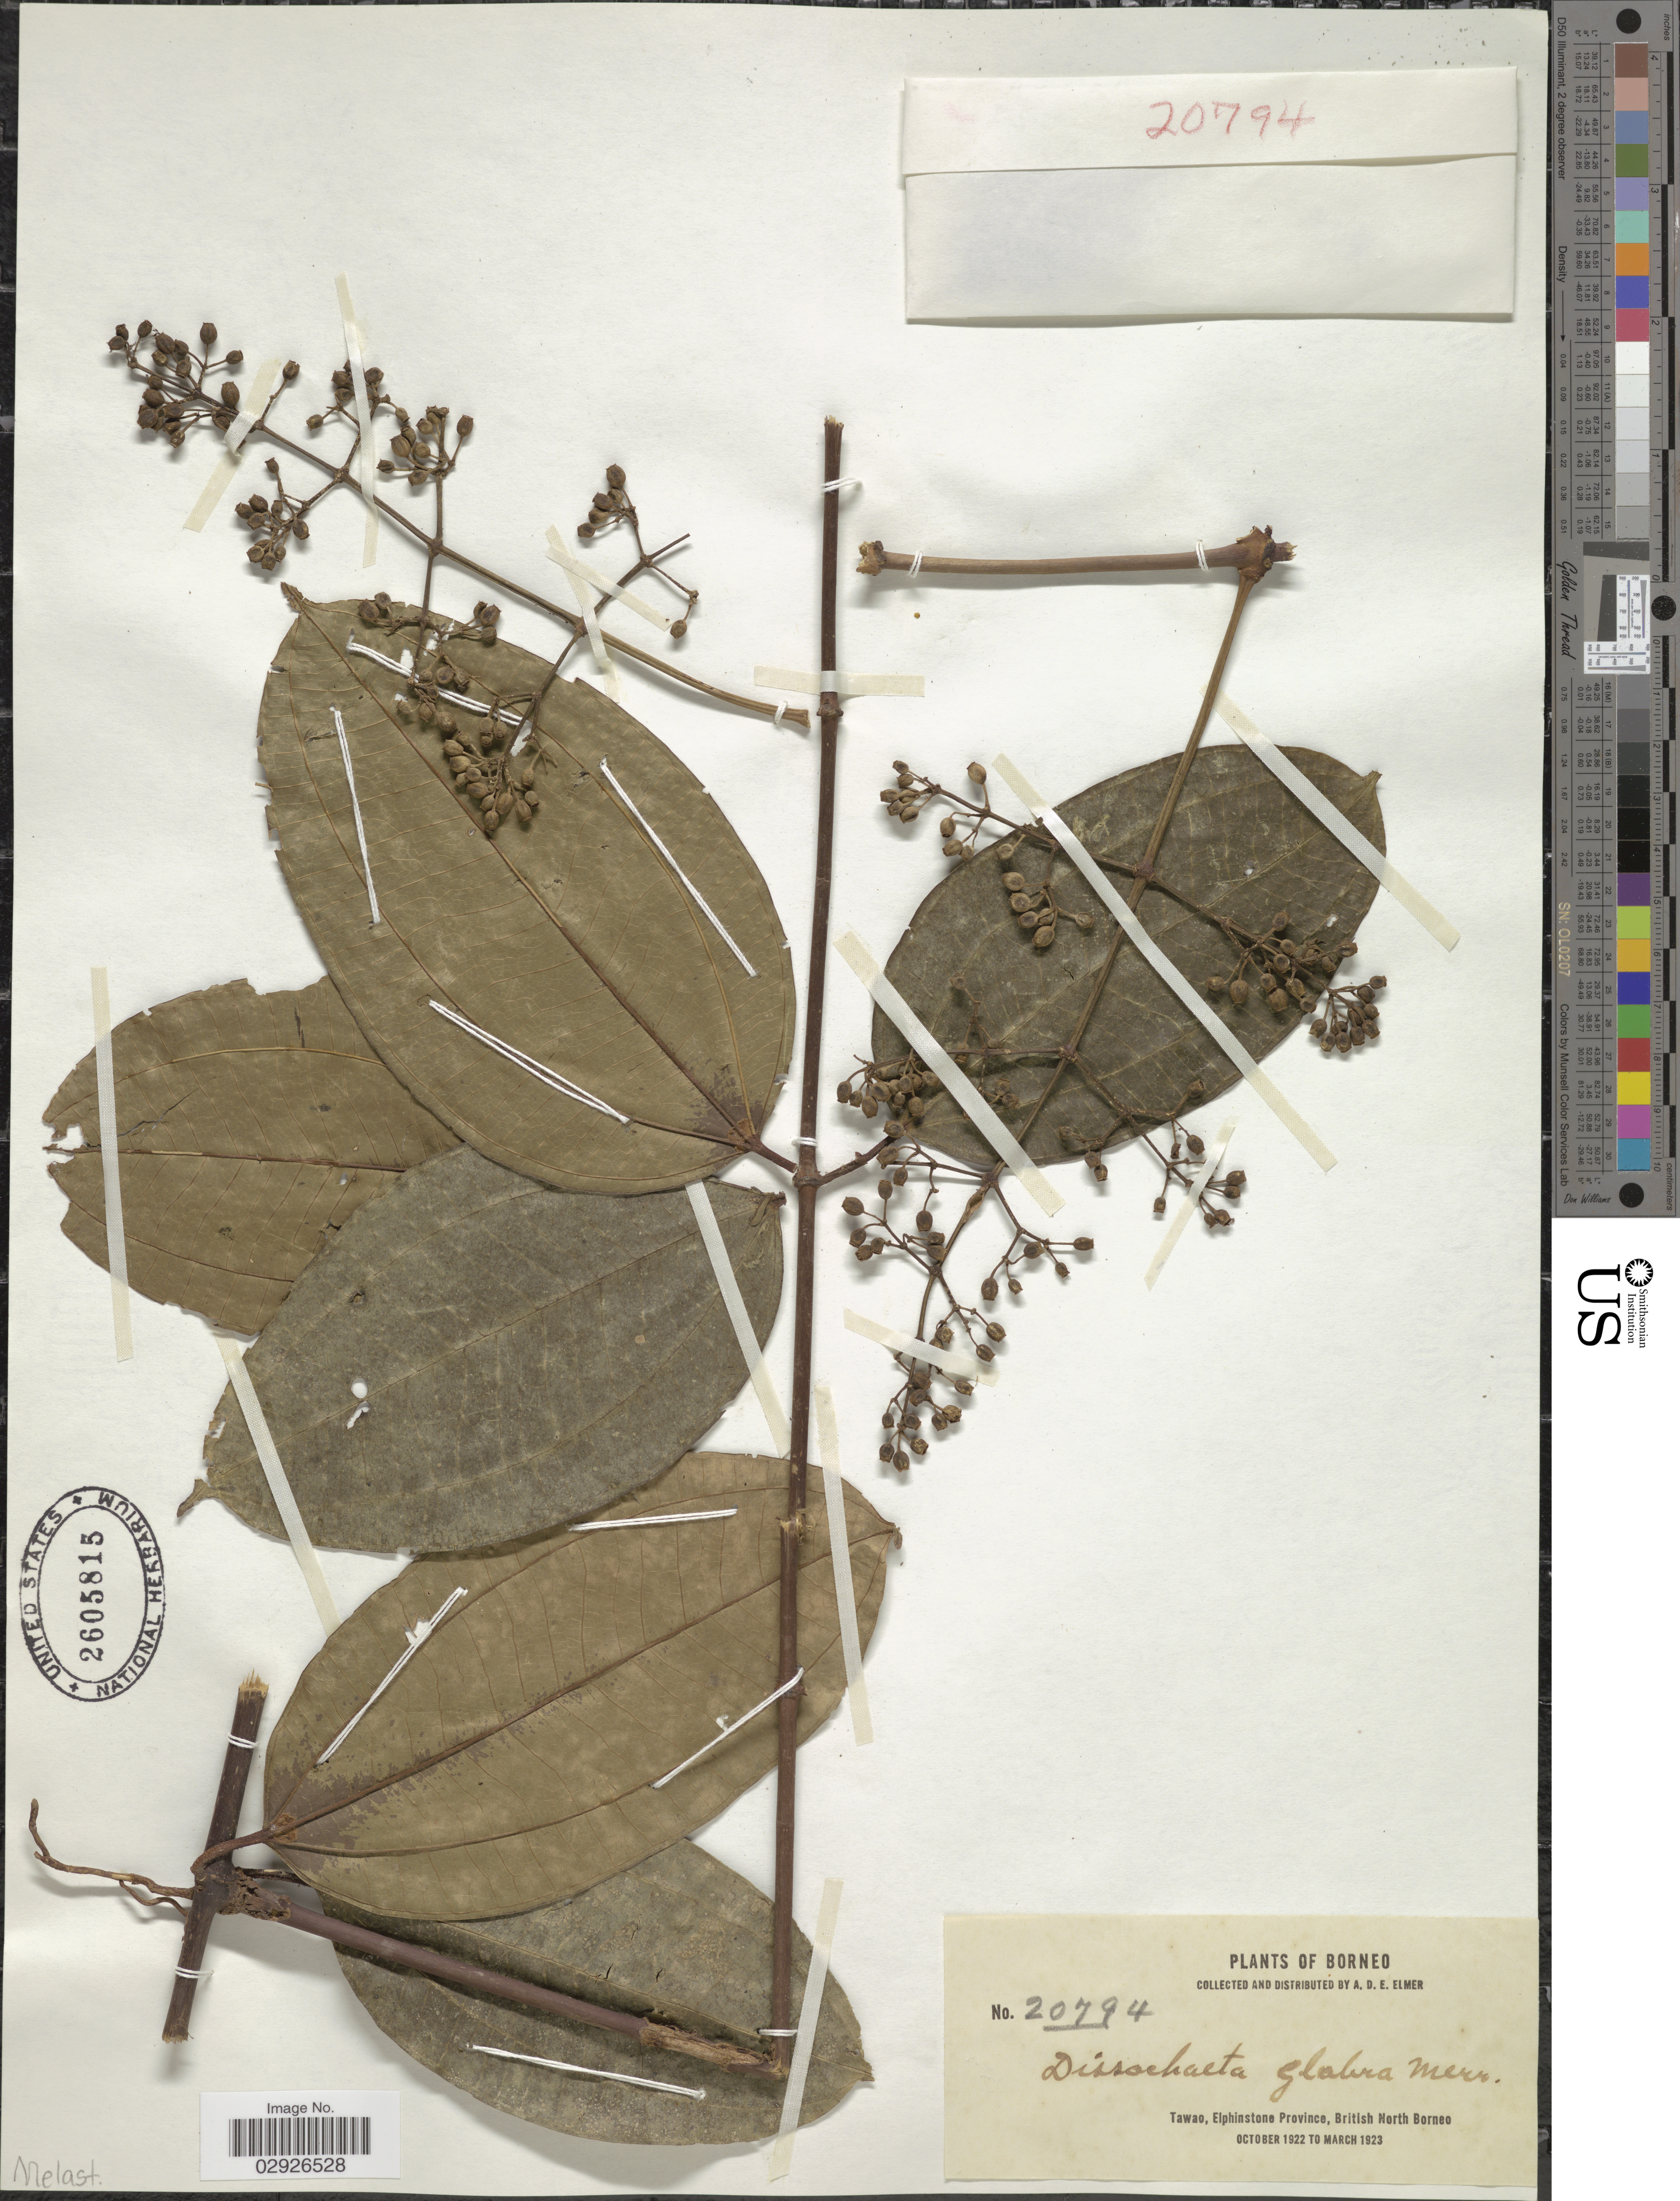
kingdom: Plantae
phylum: Tracheophyta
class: Magnoliopsida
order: Myrtales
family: Melastomataceae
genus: Dissochaeta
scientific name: Dissochaeta glabra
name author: Merr.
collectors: A. D. E. Elmer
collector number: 20794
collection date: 1922-10/1923-03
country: Malaysia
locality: Borneo. Tawao, Elphinstone Province, British North Borneo.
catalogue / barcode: US 2605815